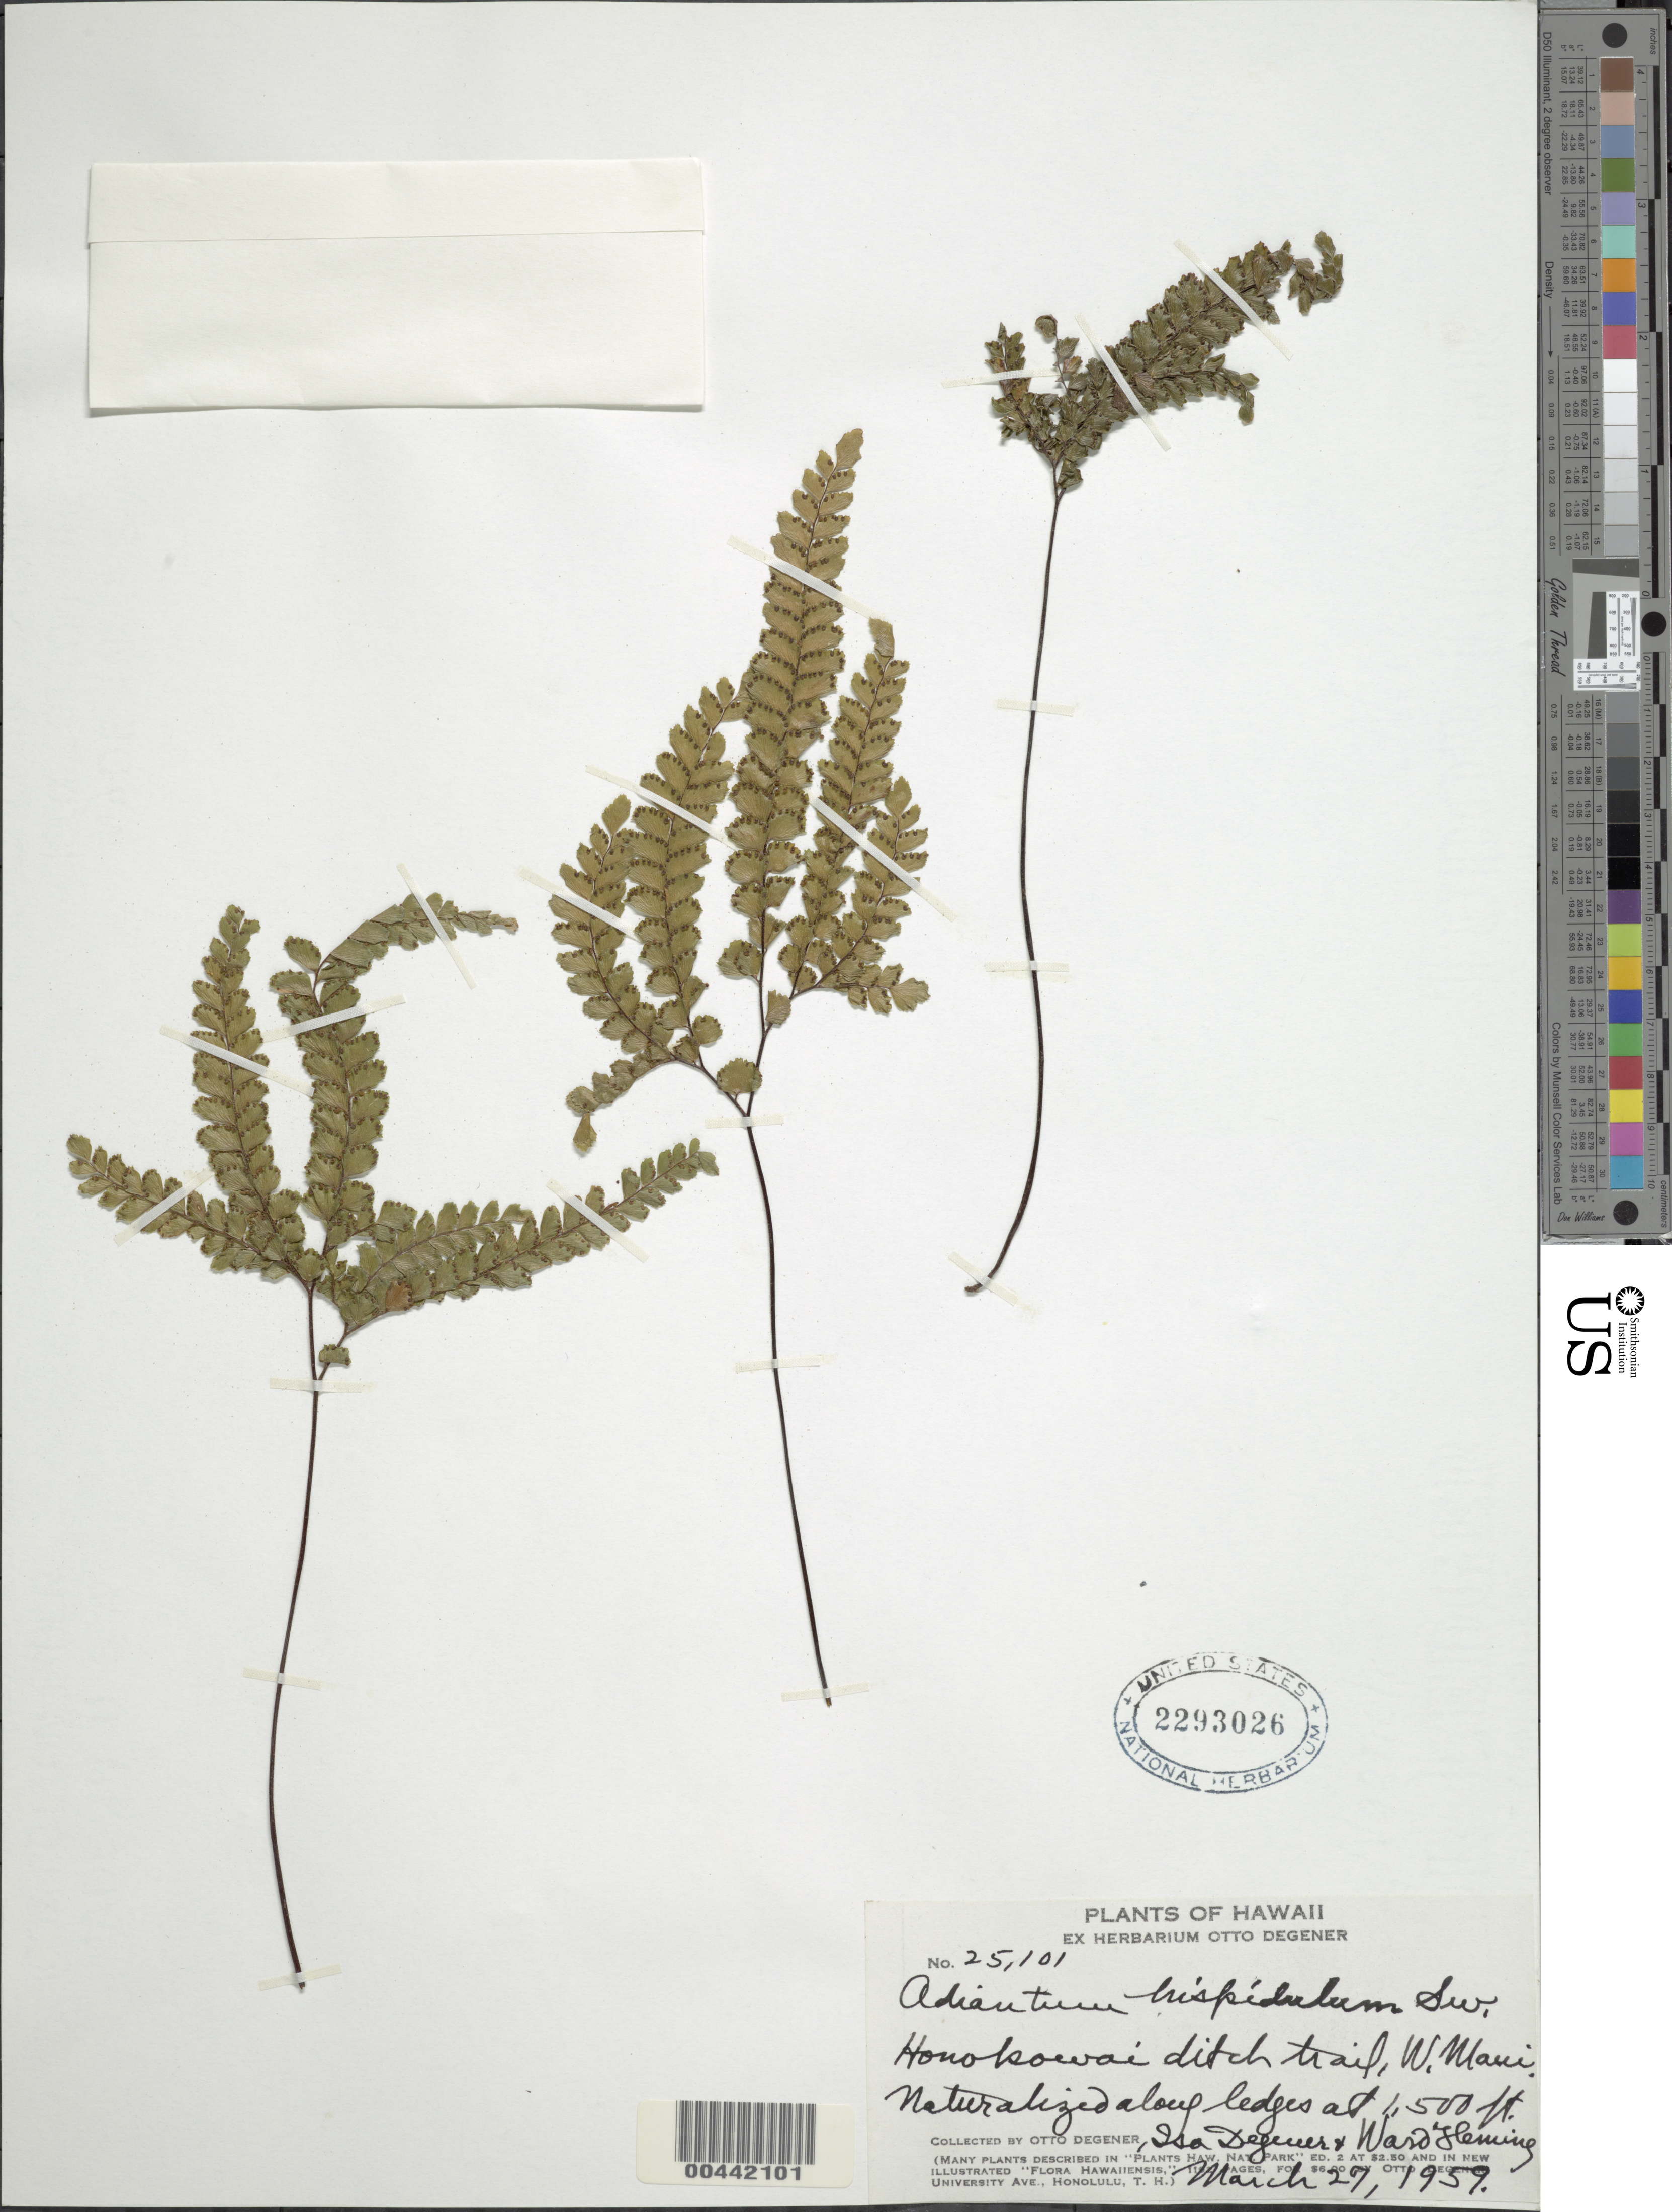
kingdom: Plantae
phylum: Tracheophyta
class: Polypodiopsida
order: Polypodiales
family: Pteridaceae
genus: Adiantum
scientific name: Adiantum hispidulum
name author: Sw.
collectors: O. Degener, I. Degener & W. Fleming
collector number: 25101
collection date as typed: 27 Mar 1959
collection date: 1959-03-27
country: United States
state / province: Hawaii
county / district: Maui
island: Maui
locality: Honokowai ditch trail, W. Maui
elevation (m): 457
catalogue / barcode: US 2293026